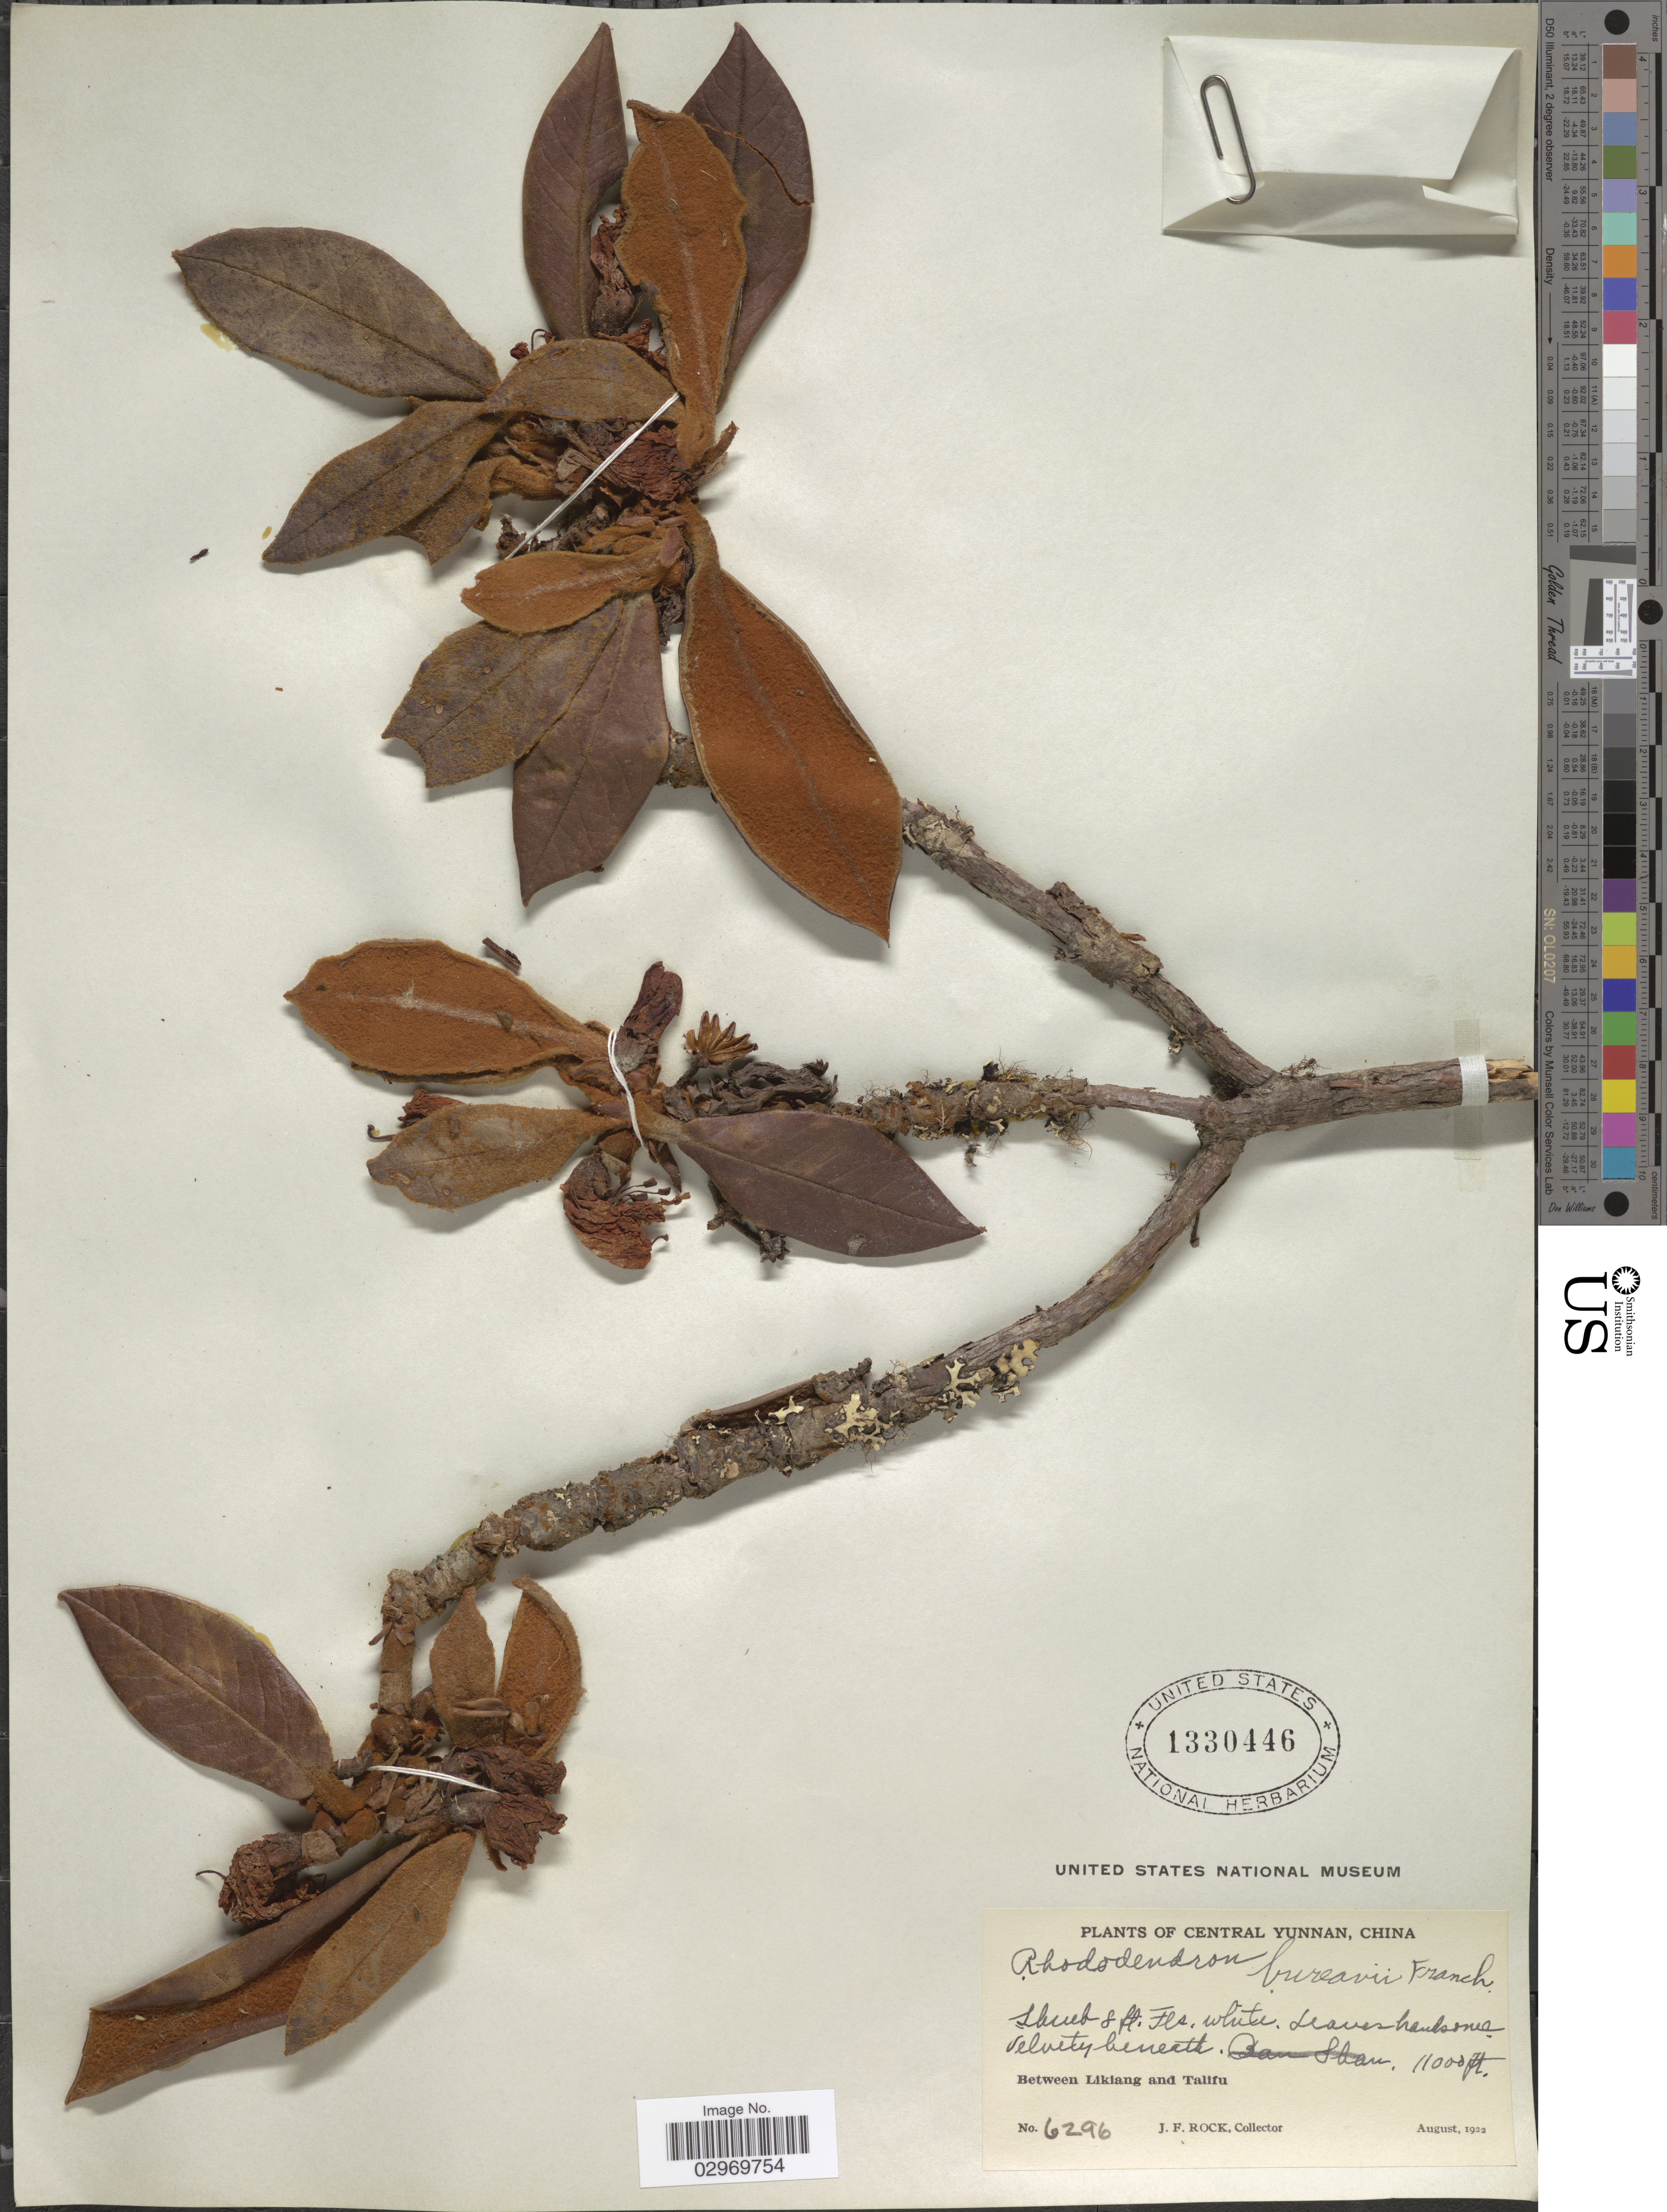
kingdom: Plantae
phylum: Tracheophyta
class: Magnoliopsida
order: Ericales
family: Ericaceae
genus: Rhododendron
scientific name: Rhododendron bureavii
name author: Franch.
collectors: J. Rock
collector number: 6296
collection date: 1922-08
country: China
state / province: Yunnan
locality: Central Yunnan. Between Likiang and Talifu.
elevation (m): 3353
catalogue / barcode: US 1330446